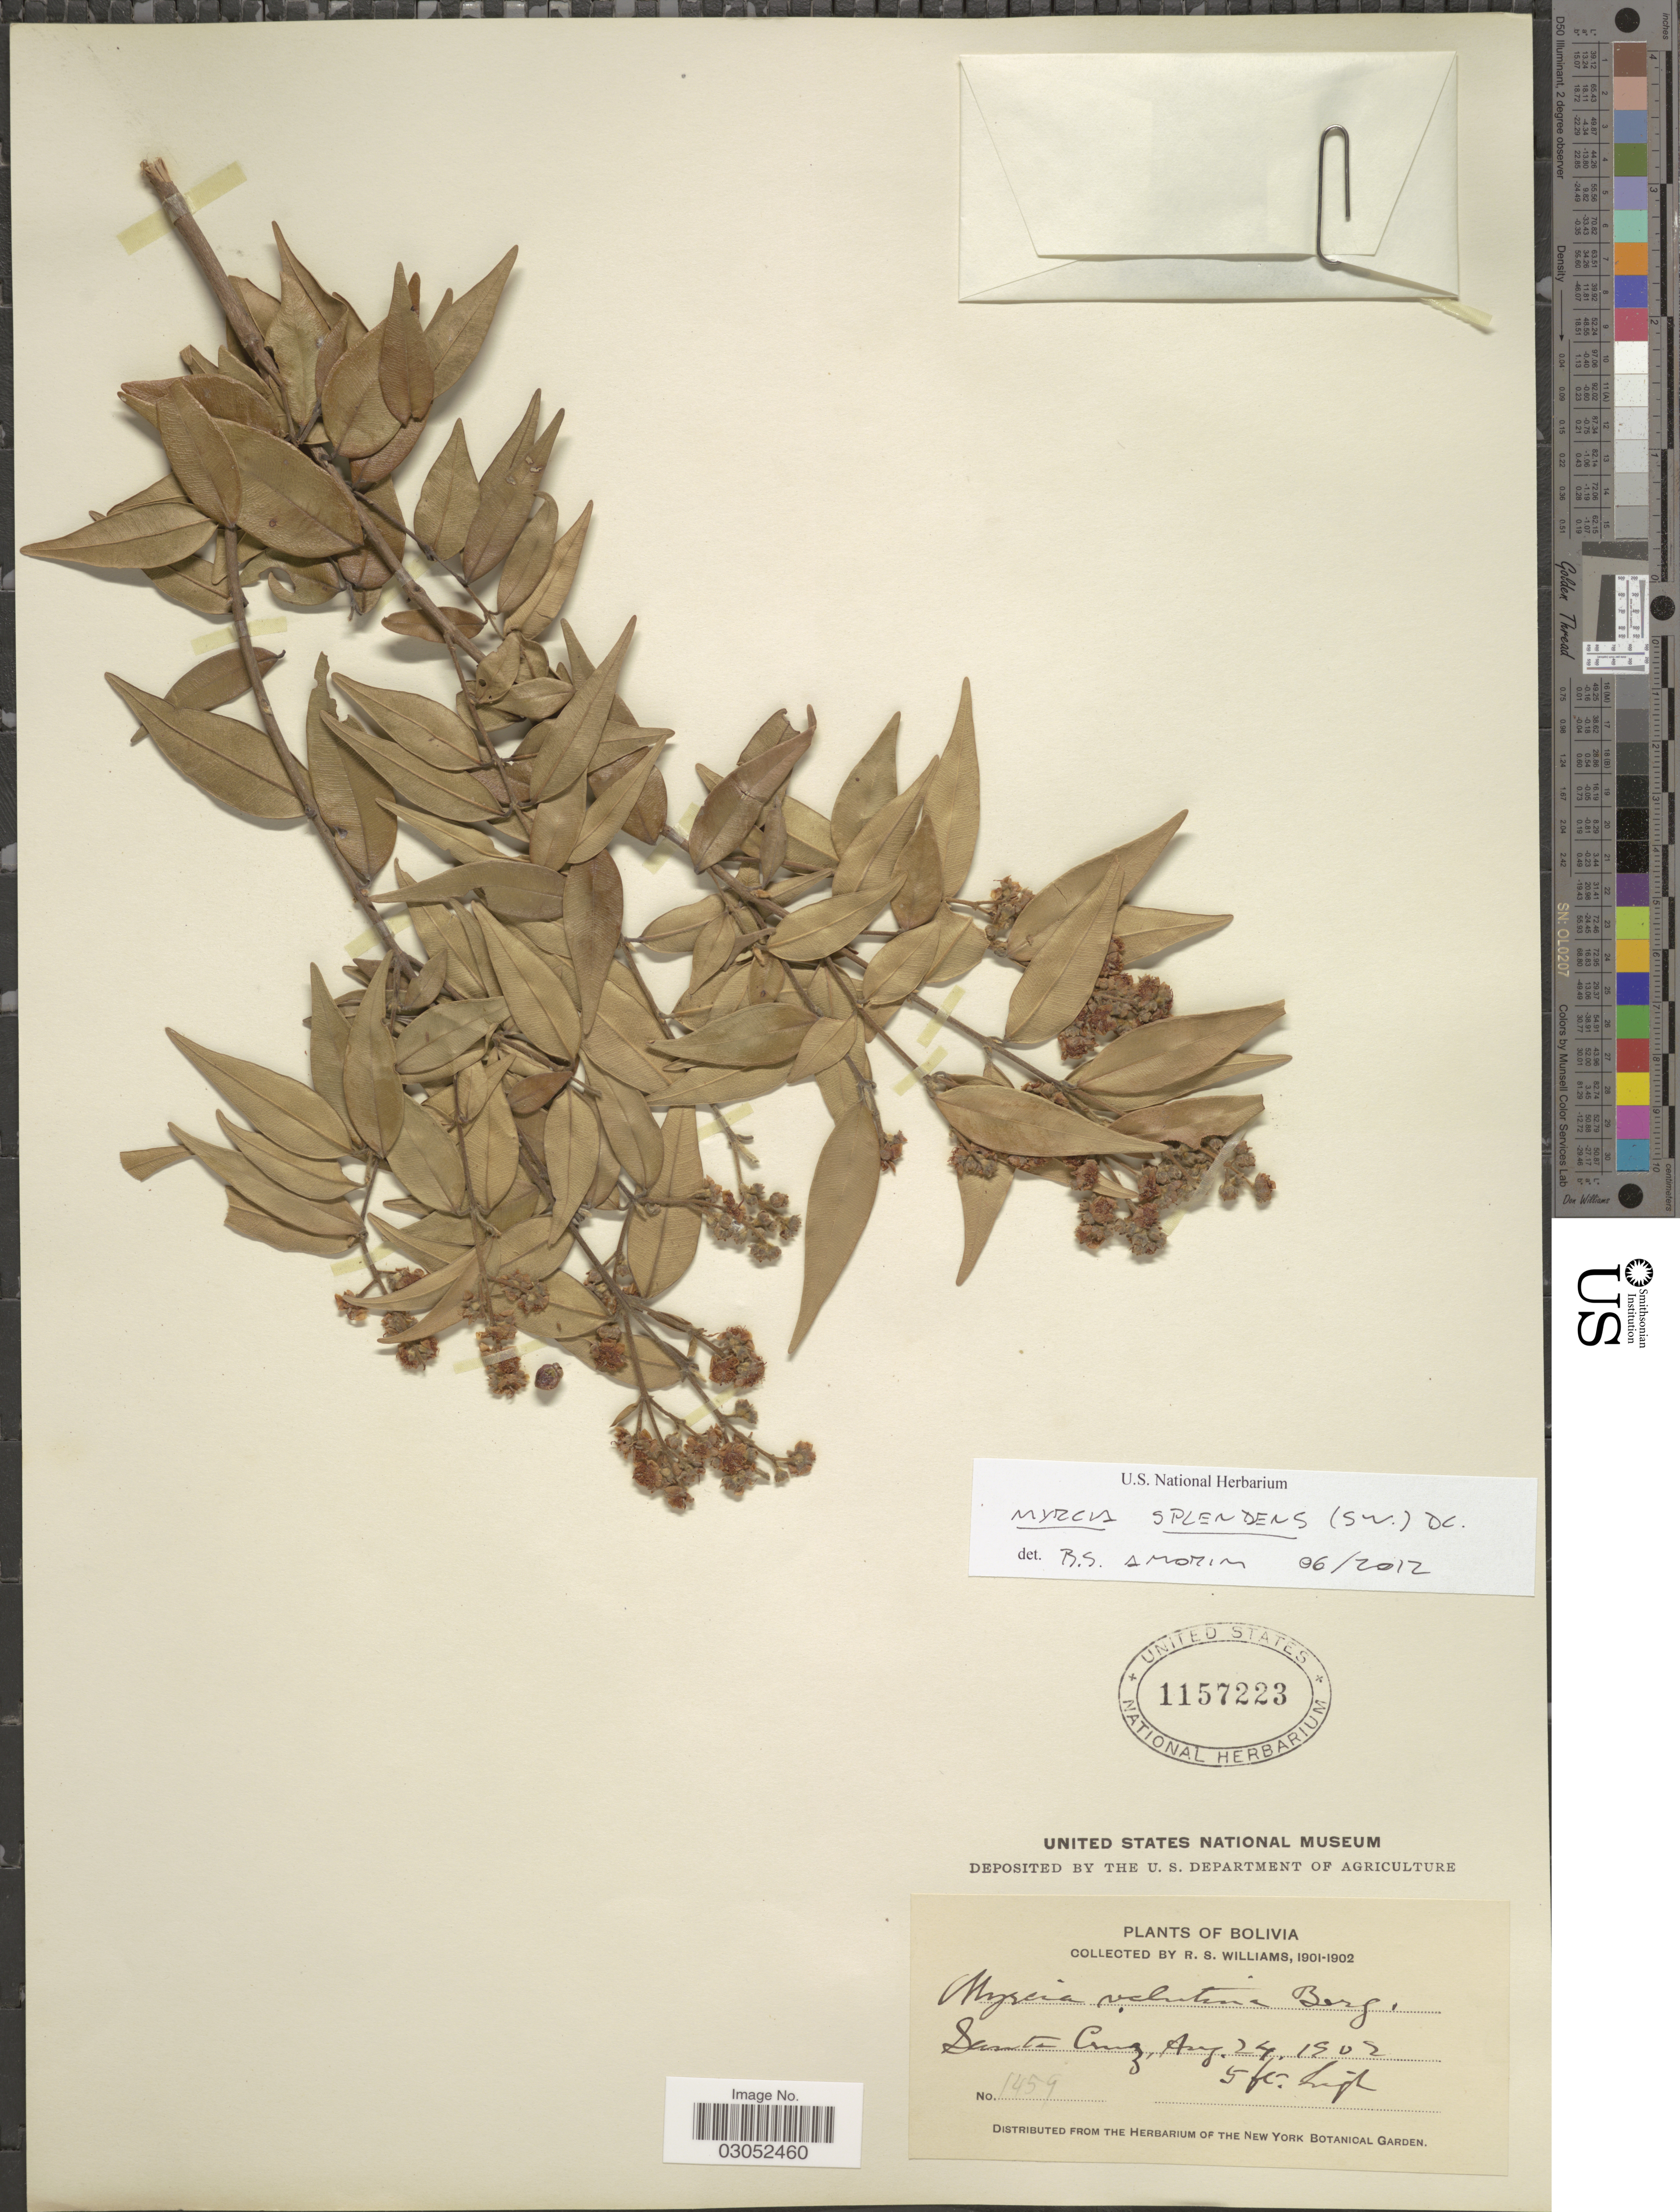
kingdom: Plantae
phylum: Tracheophyta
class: Magnoliopsida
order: Myrtales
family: Myrtaceae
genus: Myrcia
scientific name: Myrcia splendens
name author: (Sw.) DC.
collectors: R. S. Williams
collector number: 1459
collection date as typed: Aug. 24, 1902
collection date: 1902-08-24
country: Bolivia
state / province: La Paz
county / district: Franz Tamayo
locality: Santa Cruz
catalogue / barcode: US 1157223